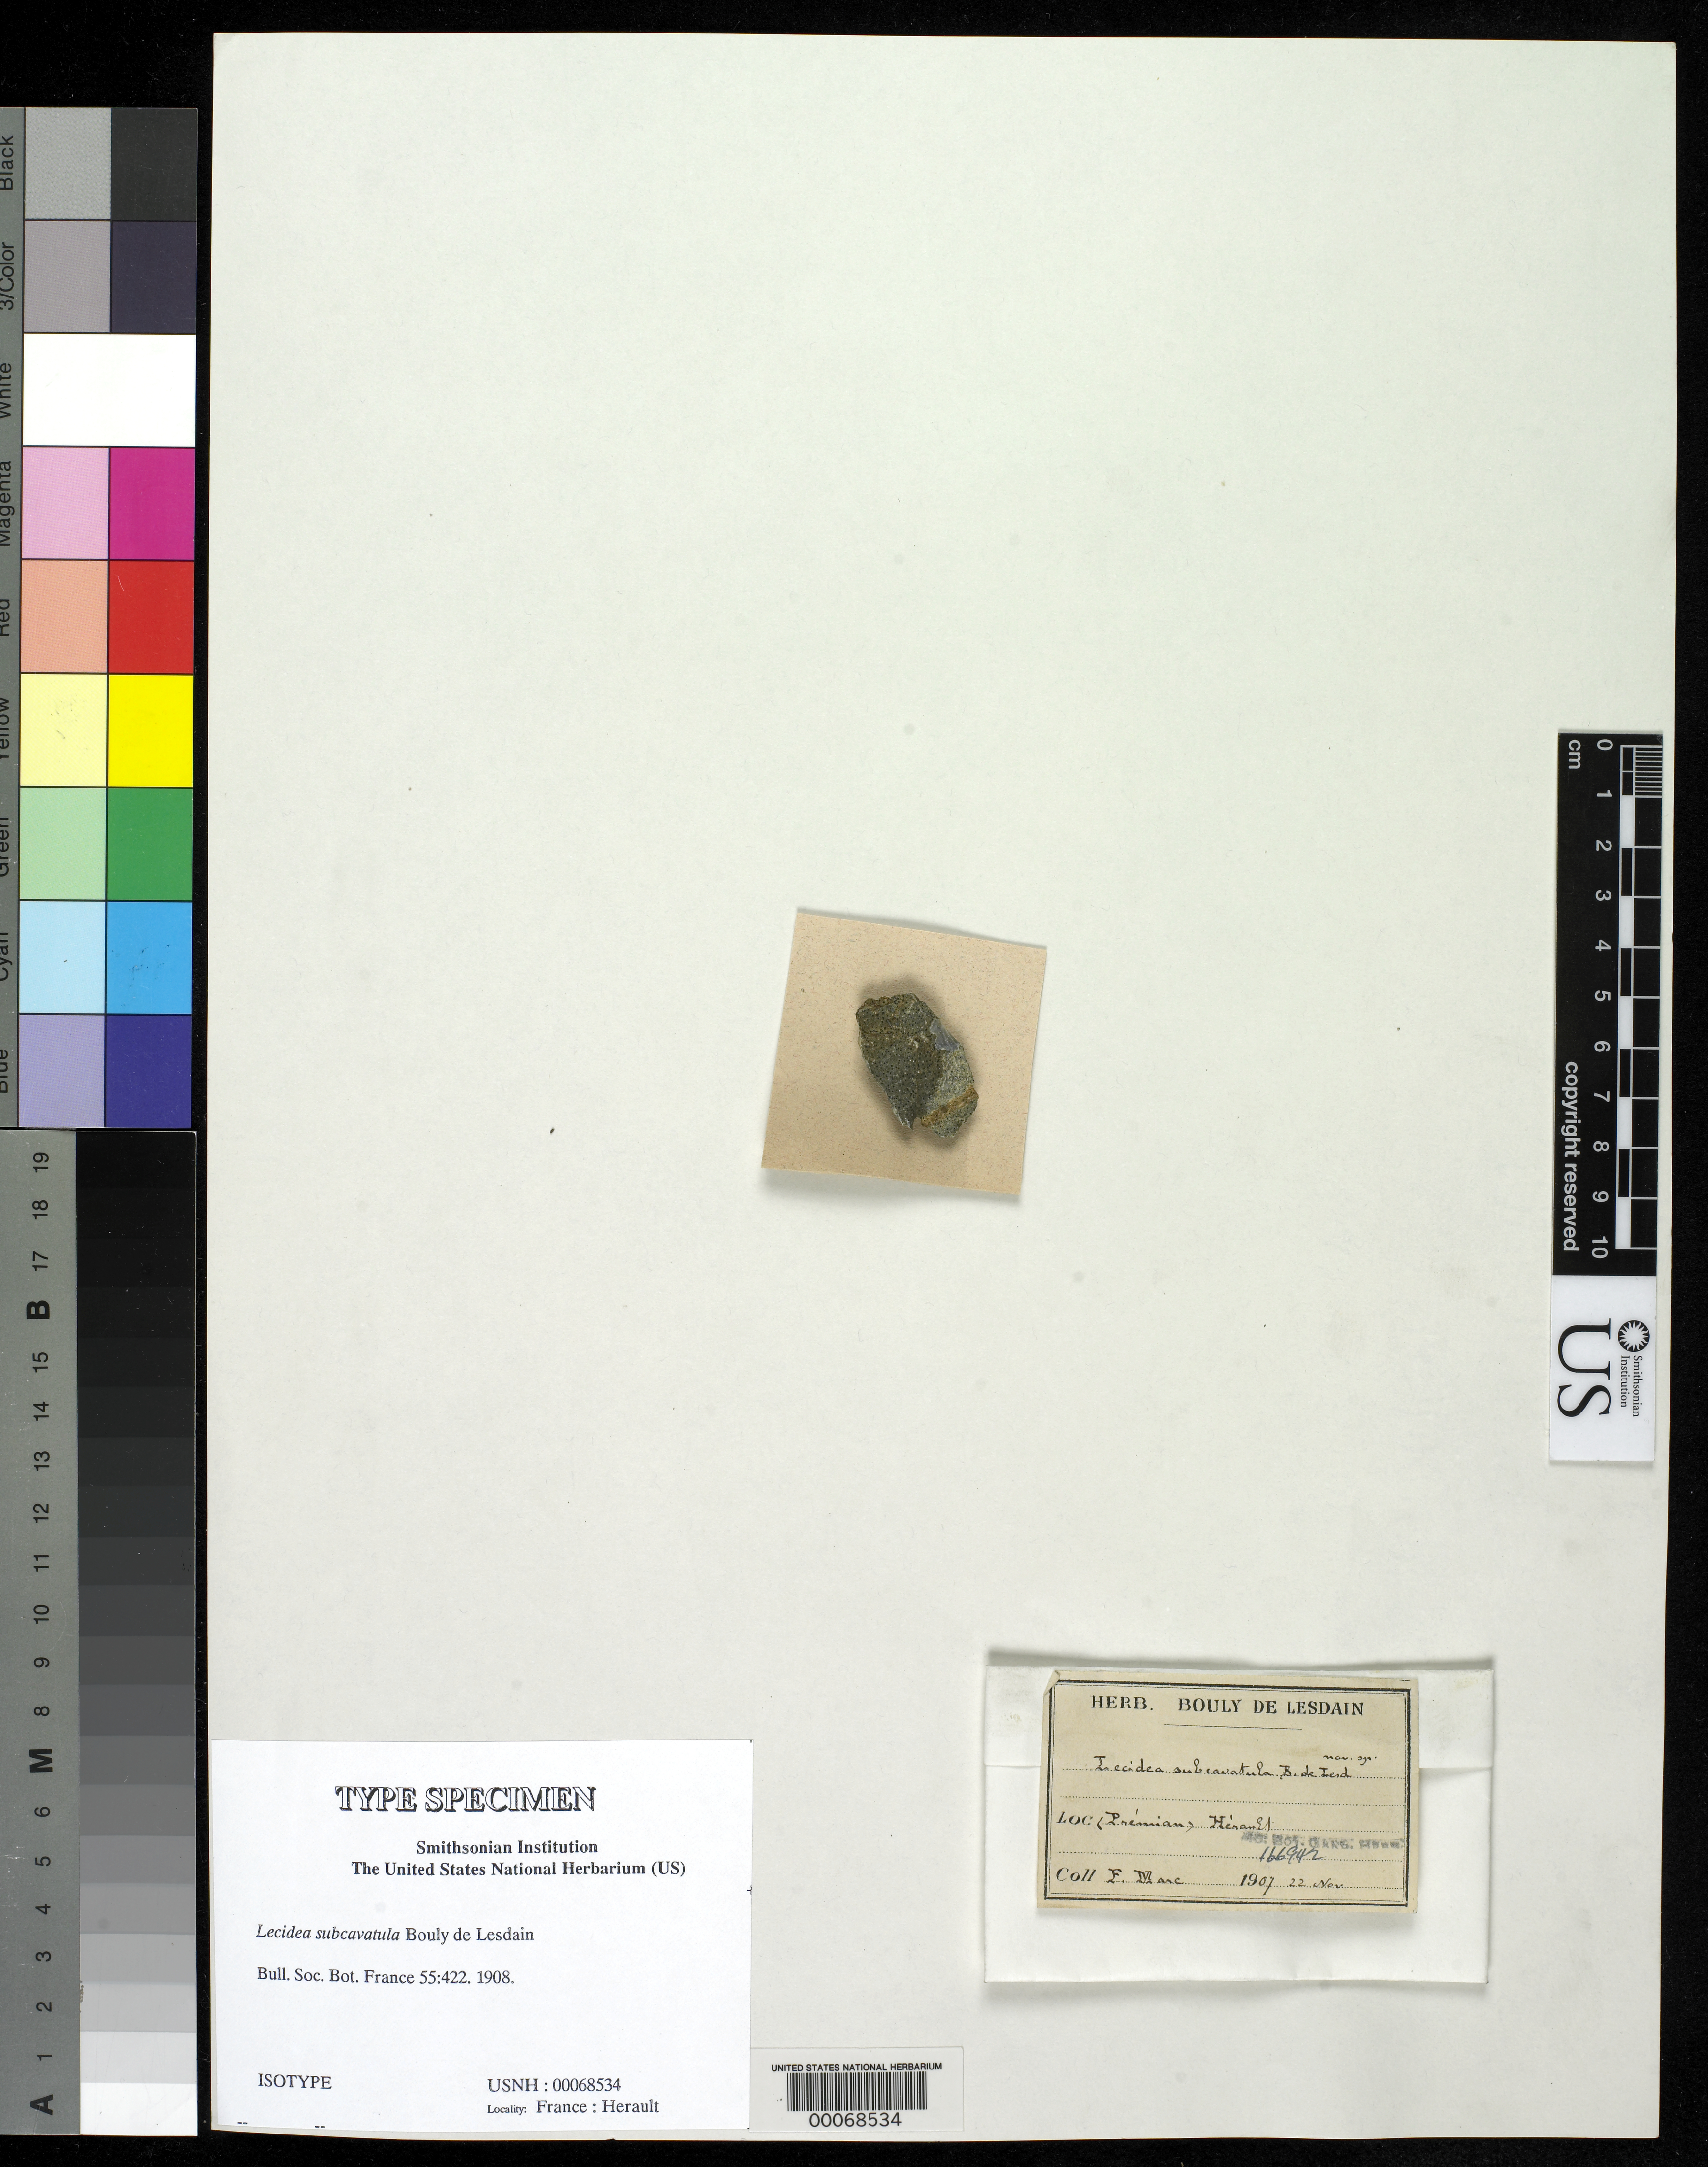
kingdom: Fungi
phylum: Ascomycota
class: Lecanoromycetes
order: Lecideales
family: Lecideaceae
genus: Lecidea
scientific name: Lecidea subcavatula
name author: B. de Lesd.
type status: Isotype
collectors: F. Marc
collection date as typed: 22 Nov 1907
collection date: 1907-11-22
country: France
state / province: Occitanie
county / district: Hérault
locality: Premian, sur calcaire. [Remian, on limestone.]